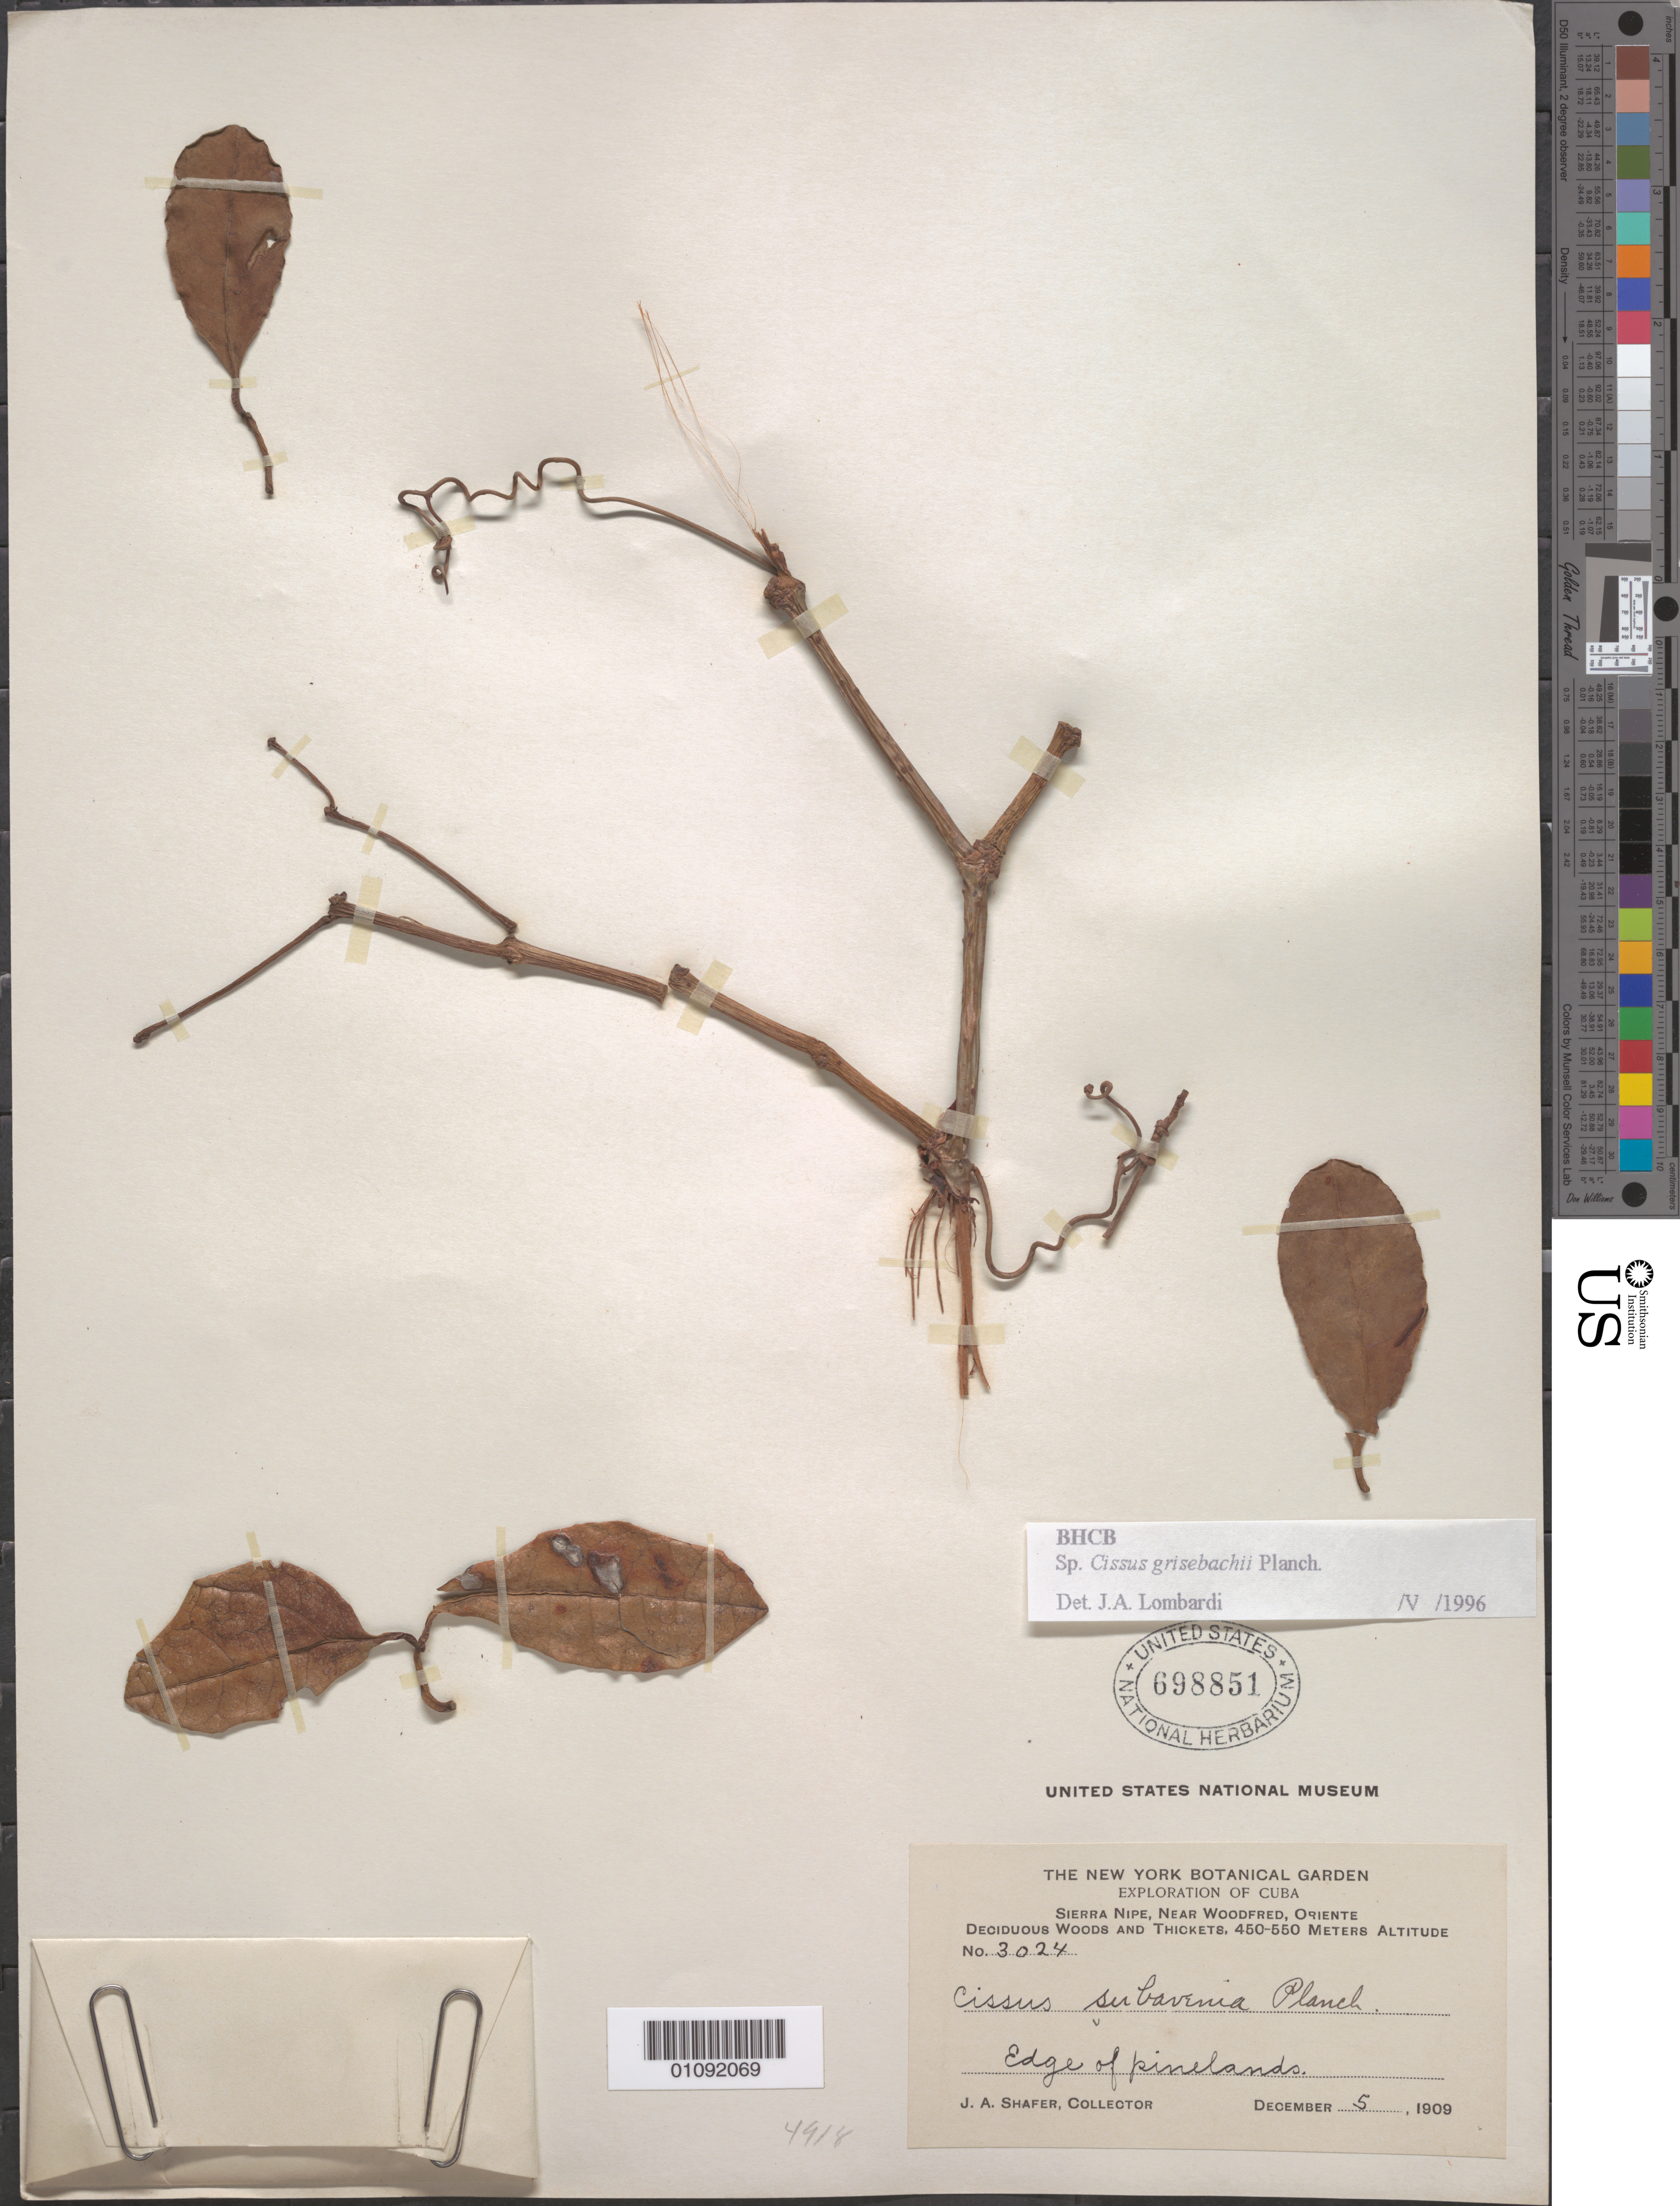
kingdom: Plantae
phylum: Tracheophyta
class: Magnoliopsida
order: Vitales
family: Vitaceae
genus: Cissus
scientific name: Cissus grisebachii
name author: Planch.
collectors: J. A. Shafer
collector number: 3024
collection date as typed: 05 Dec 1909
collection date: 1909-12-05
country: Cuba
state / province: Holguín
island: Cuba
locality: Sierra Nipe, near Woodfred, Oriente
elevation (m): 450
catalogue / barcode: US 698851